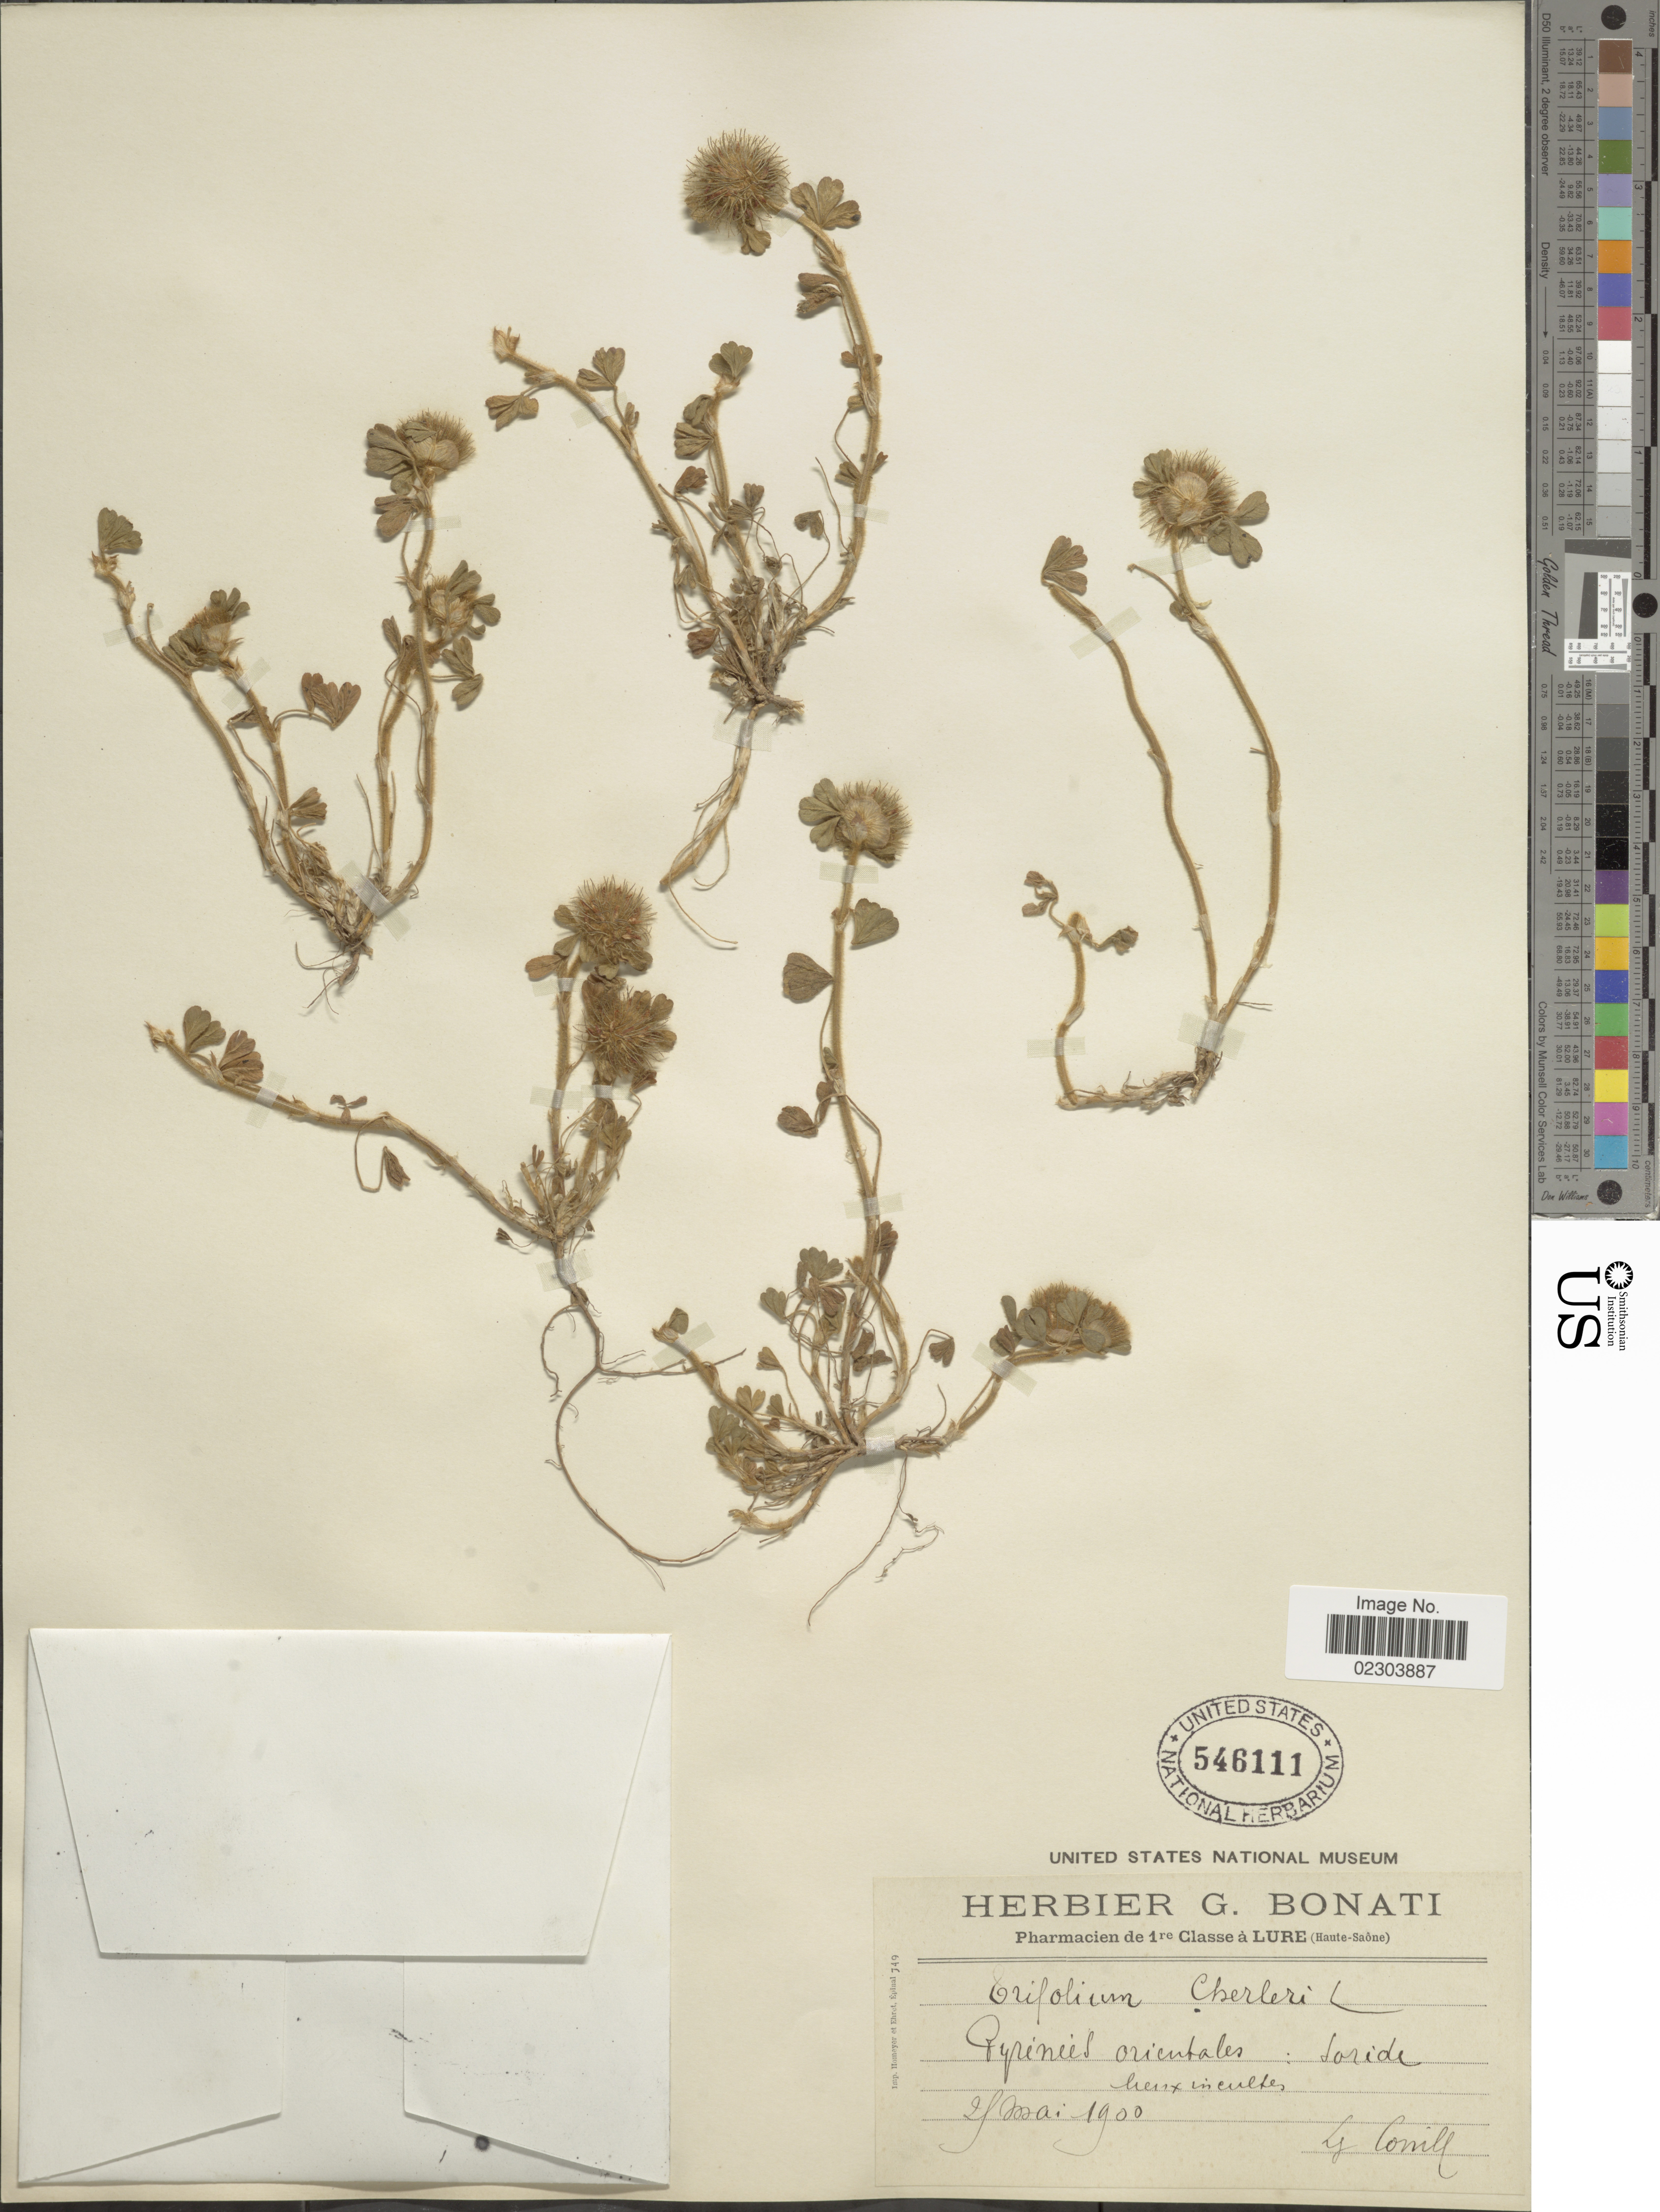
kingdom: Plantae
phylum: Tracheophyta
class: Magnoliopsida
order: Fabales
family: Fabaceae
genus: Trifolium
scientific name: Trifolium cherleri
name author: L.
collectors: Conill, L.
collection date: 1900-05-27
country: France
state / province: Occitanie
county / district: Pyrénées-Orientales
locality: Pyrenees orientalis: Soride henixcultes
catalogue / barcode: US 546111